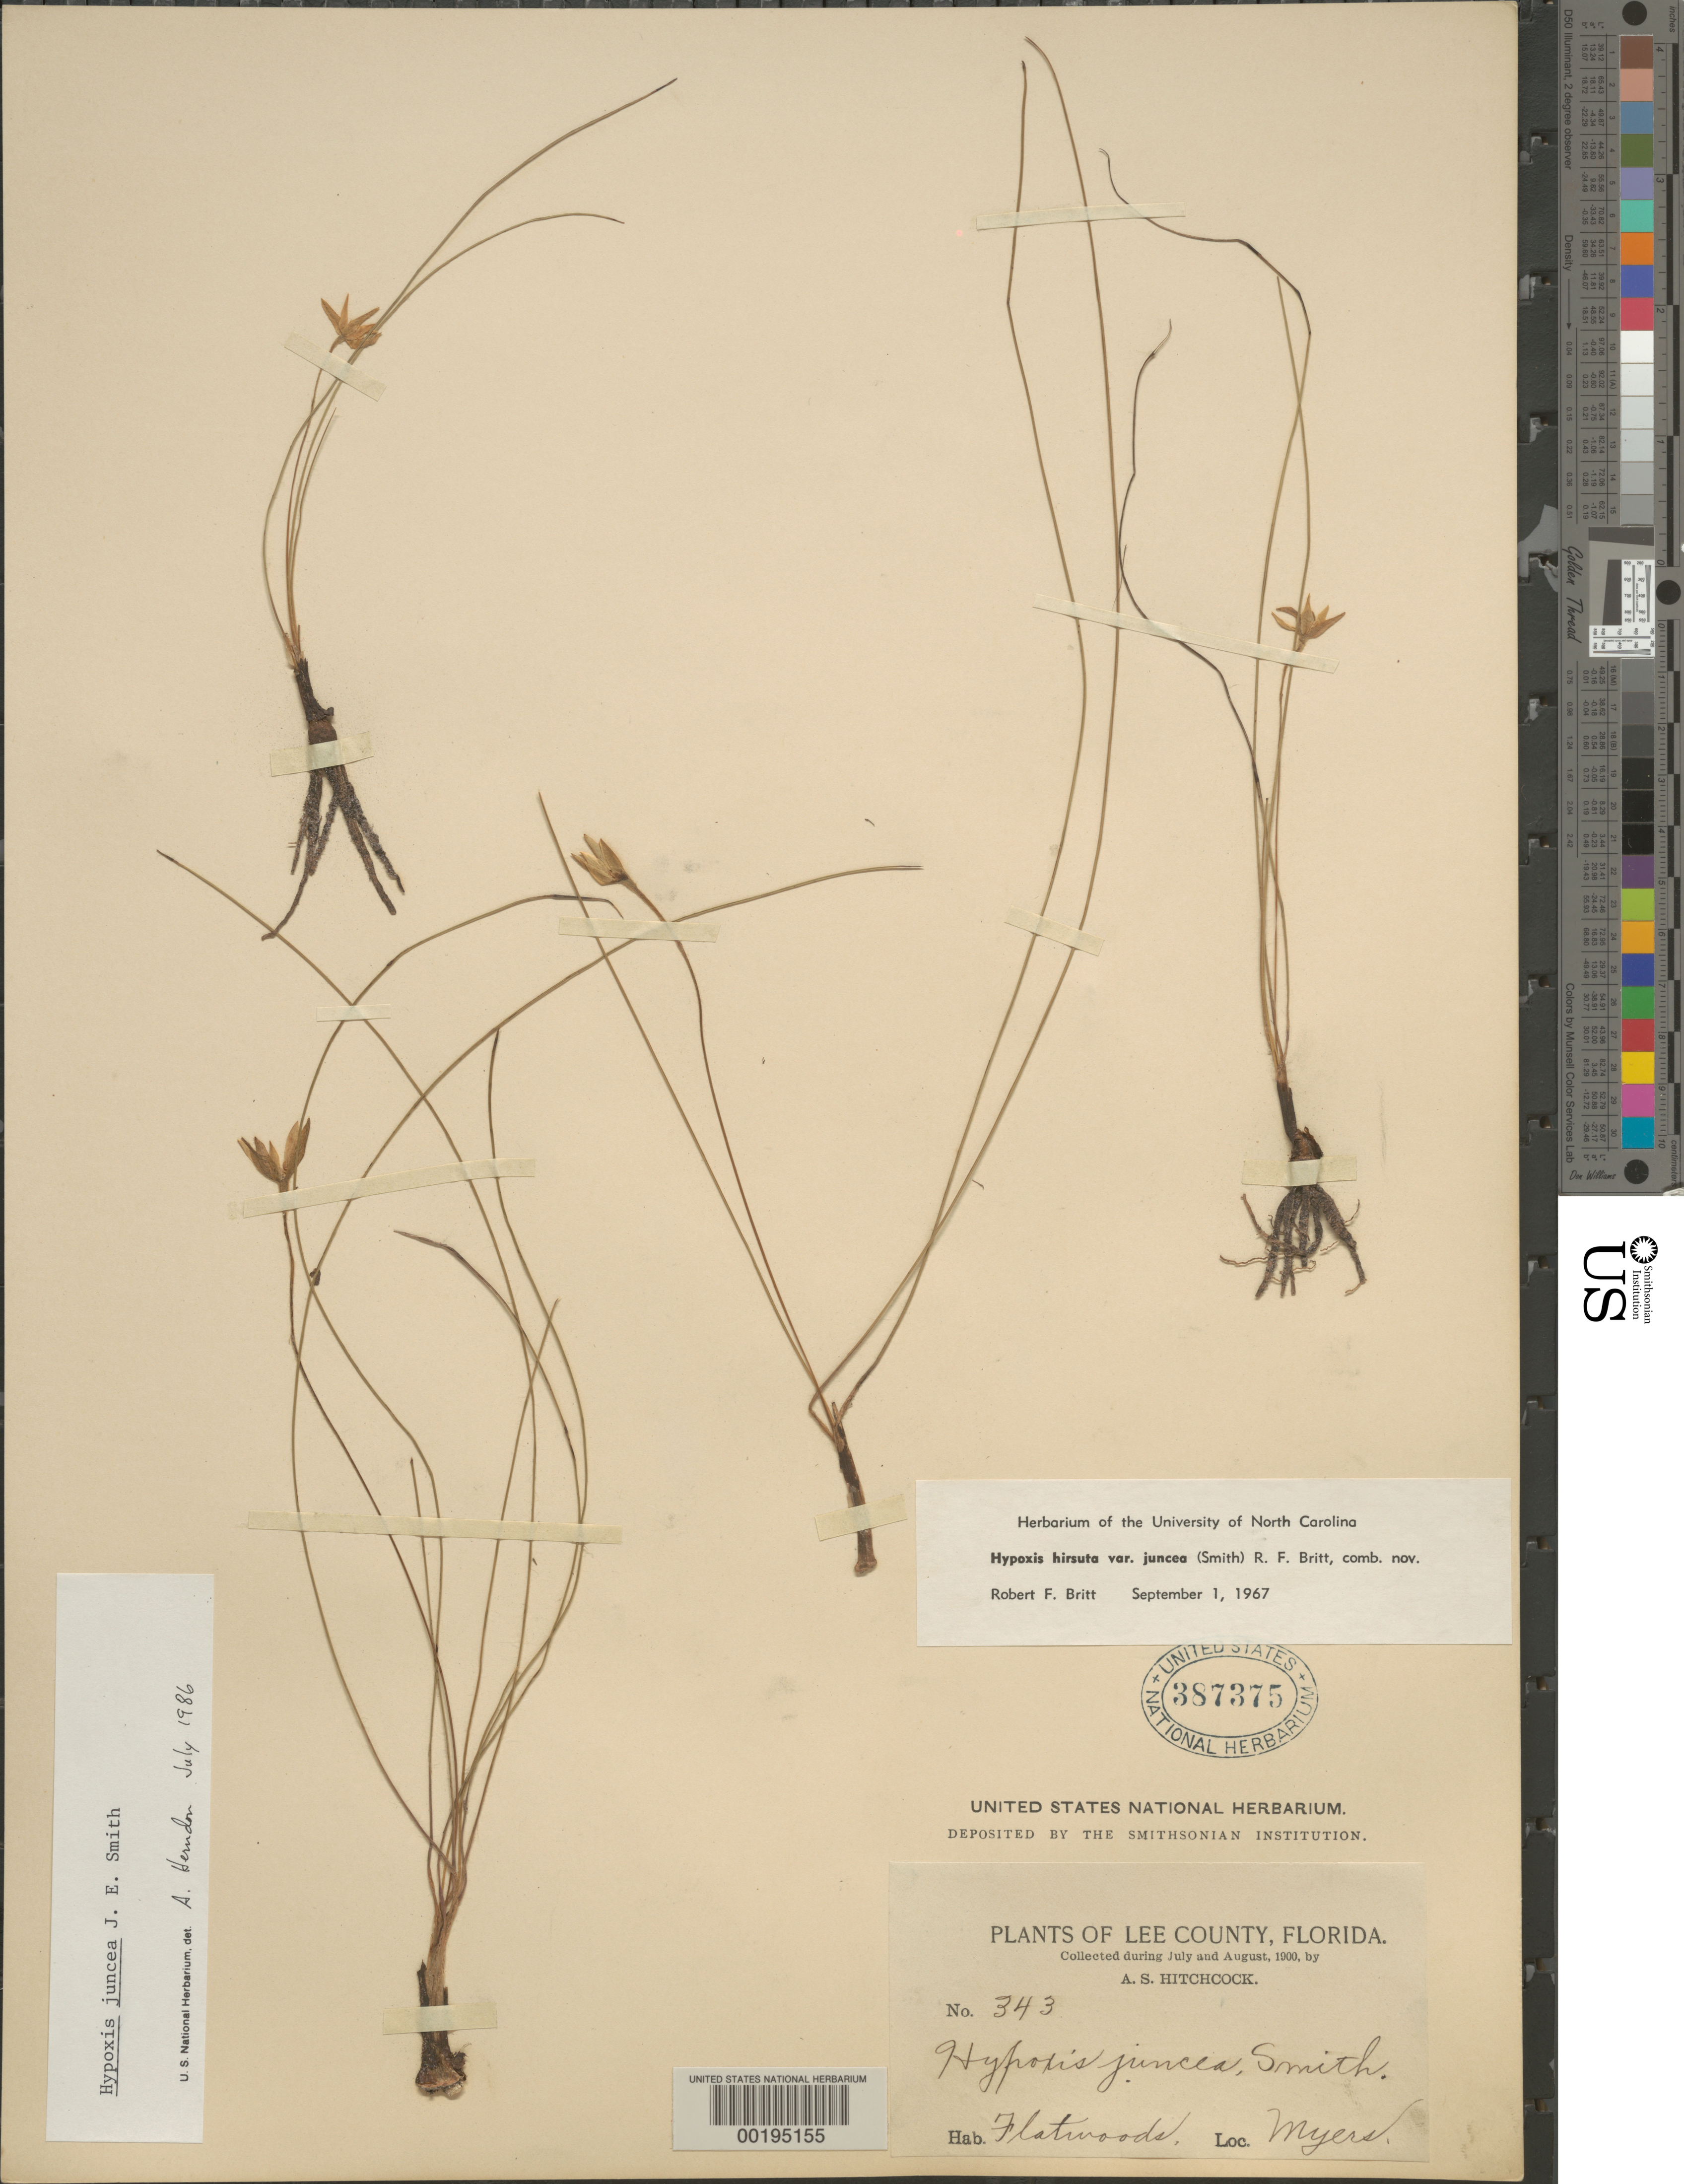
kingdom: Plantae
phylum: Tracheophyta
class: Liliopsida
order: Asparagales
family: Hypoxidaceae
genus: Hypoxis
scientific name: Hypoxis juncea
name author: Small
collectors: A. S. Hitchcock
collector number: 343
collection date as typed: Jul 1900 to -- Aug 1900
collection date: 1900-07/1900-08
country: United States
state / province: Florida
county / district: Lee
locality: Myers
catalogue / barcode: US 387375